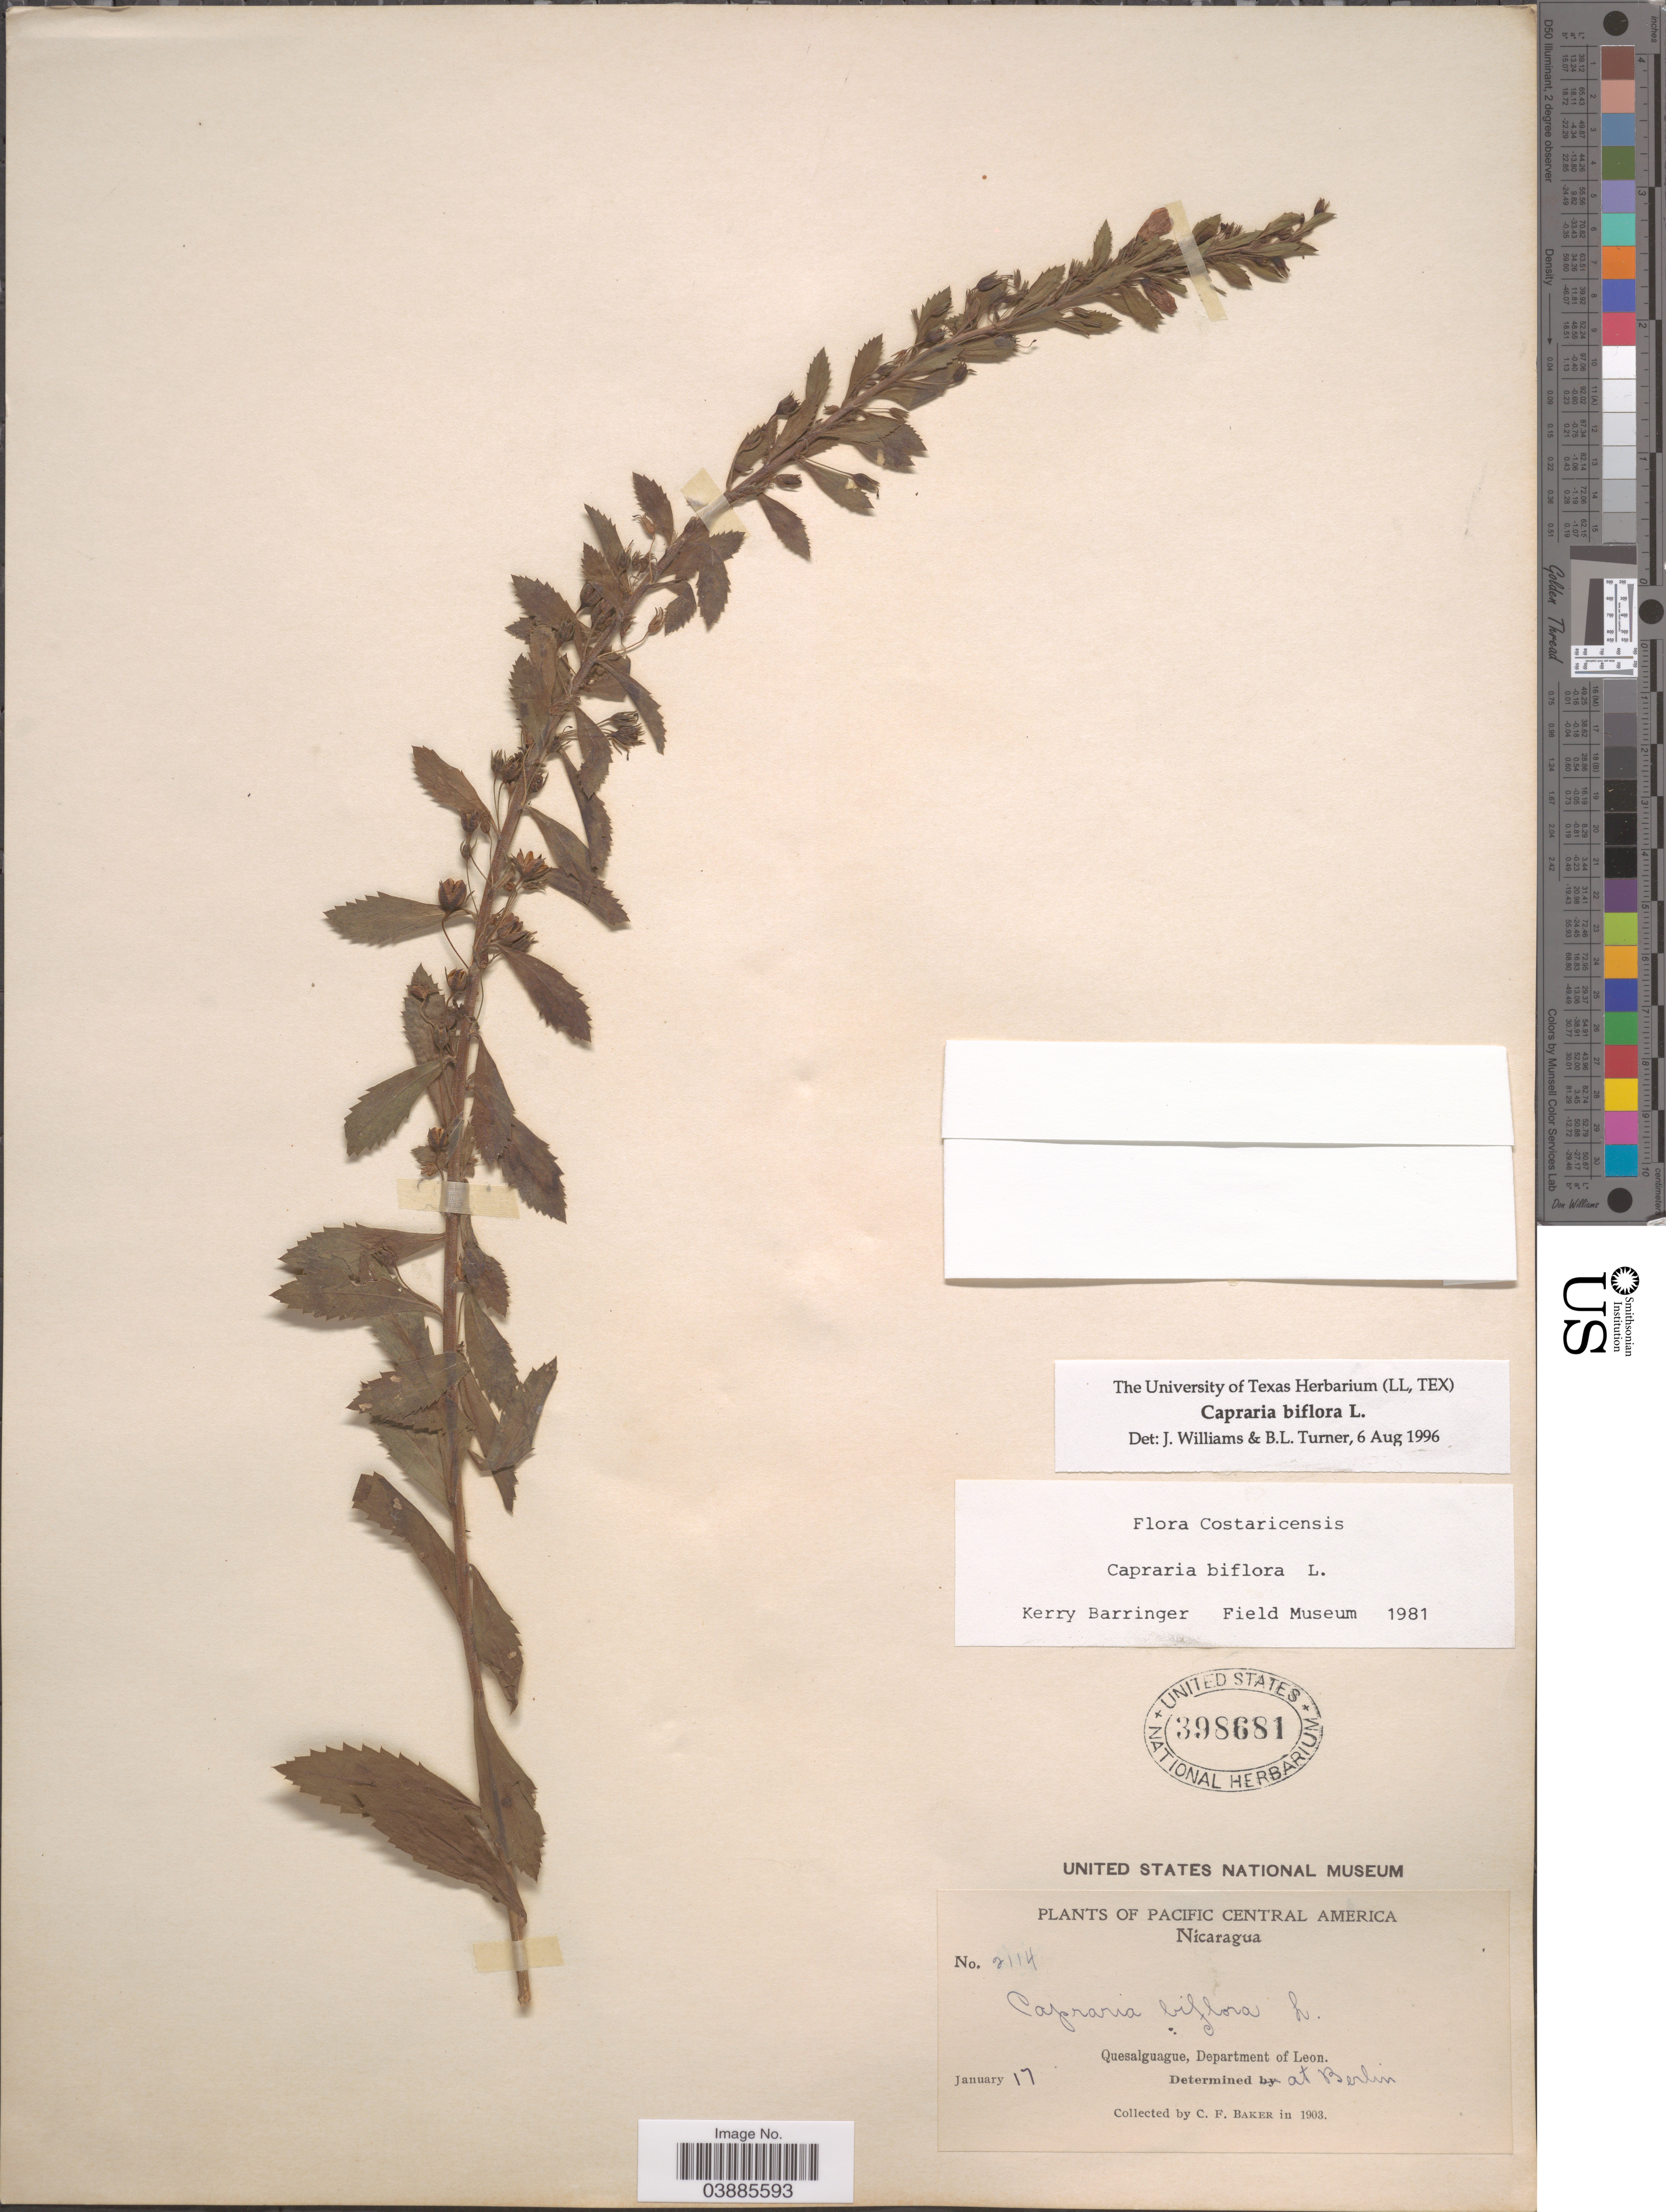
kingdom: Plantae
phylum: Tracheophyta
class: Magnoliopsida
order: Lamiales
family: Scrophulariaceae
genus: Capraria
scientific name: Capraria biflora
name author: L.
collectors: C. F. Baker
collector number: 2114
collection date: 1903-01-17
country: Nicaragua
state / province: Leon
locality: Pacific Central America. Quesalguague, Department of Leon.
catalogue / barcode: US 398681